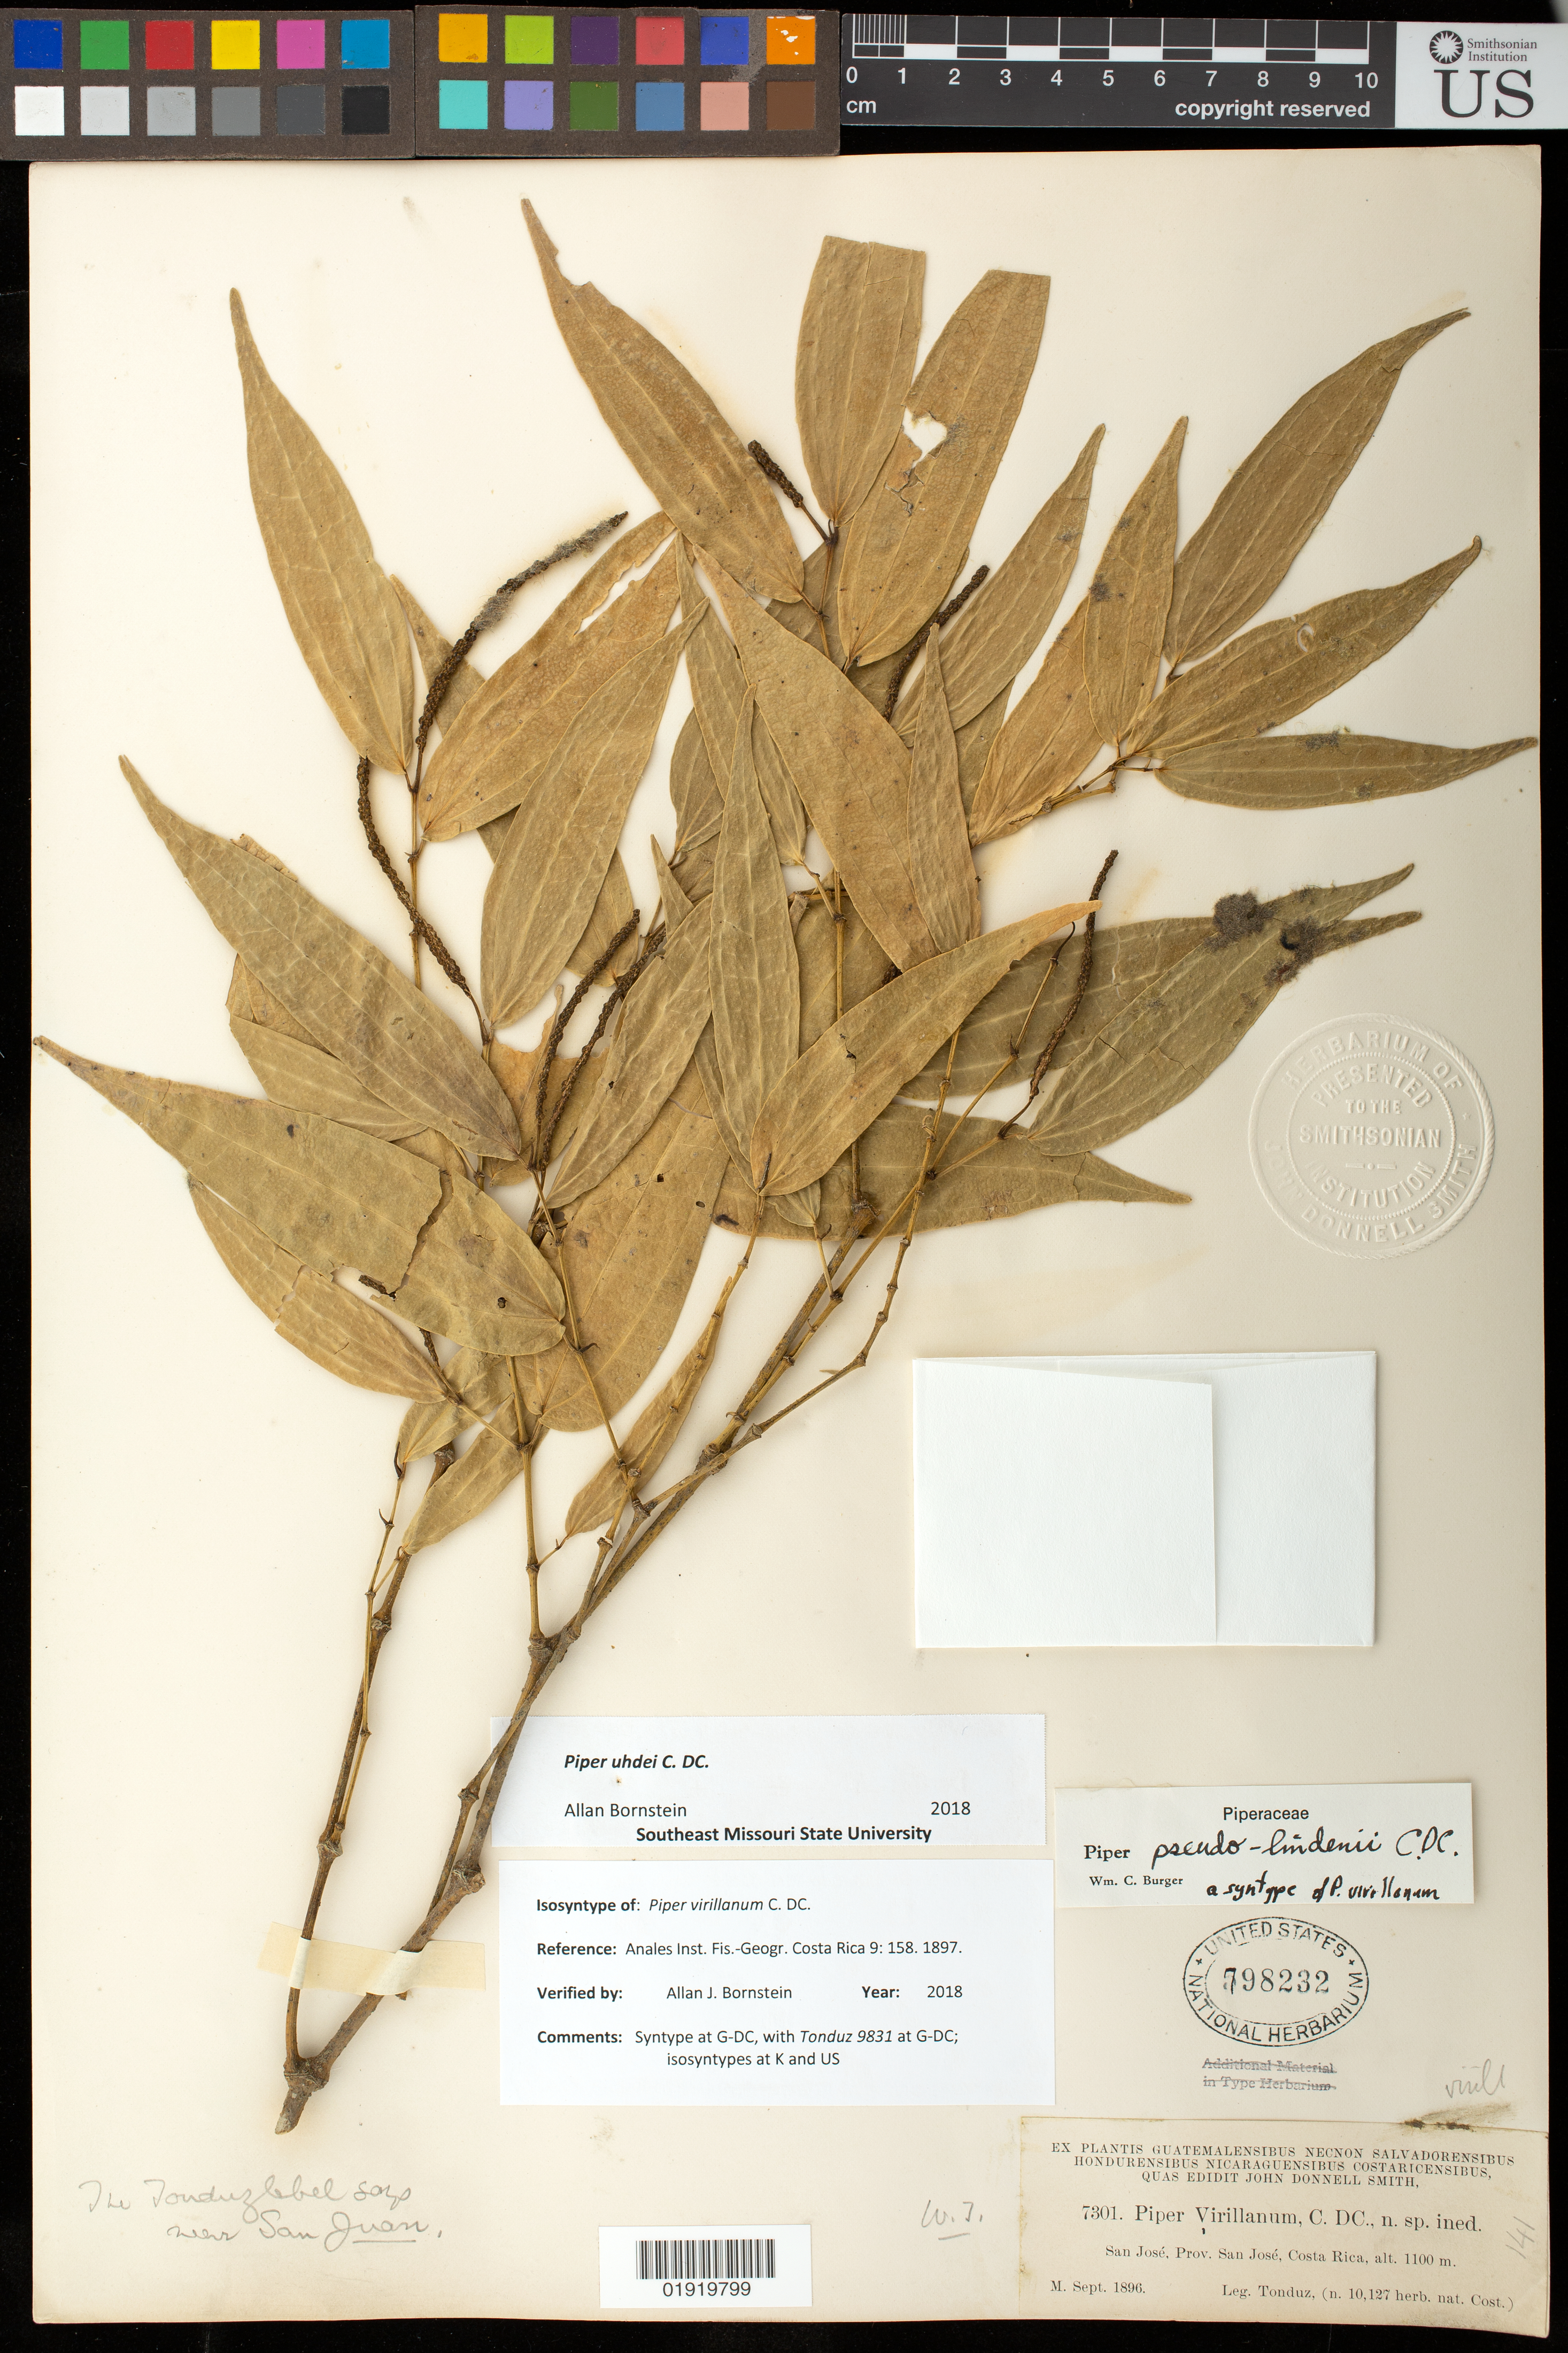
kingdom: Plantae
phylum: Tracheophyta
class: Magnoliopsida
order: Piperales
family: Piperaceae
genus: Piper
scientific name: Piper virillanum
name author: C. DC.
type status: Isosyntype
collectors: A. Tonduz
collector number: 10127 [Donn. Sm. 7301]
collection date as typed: Sep 1896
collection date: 1896-09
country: Costa Rica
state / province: San José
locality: San José, Prov. San José, Costa Rica.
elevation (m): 1100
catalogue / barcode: US 798232